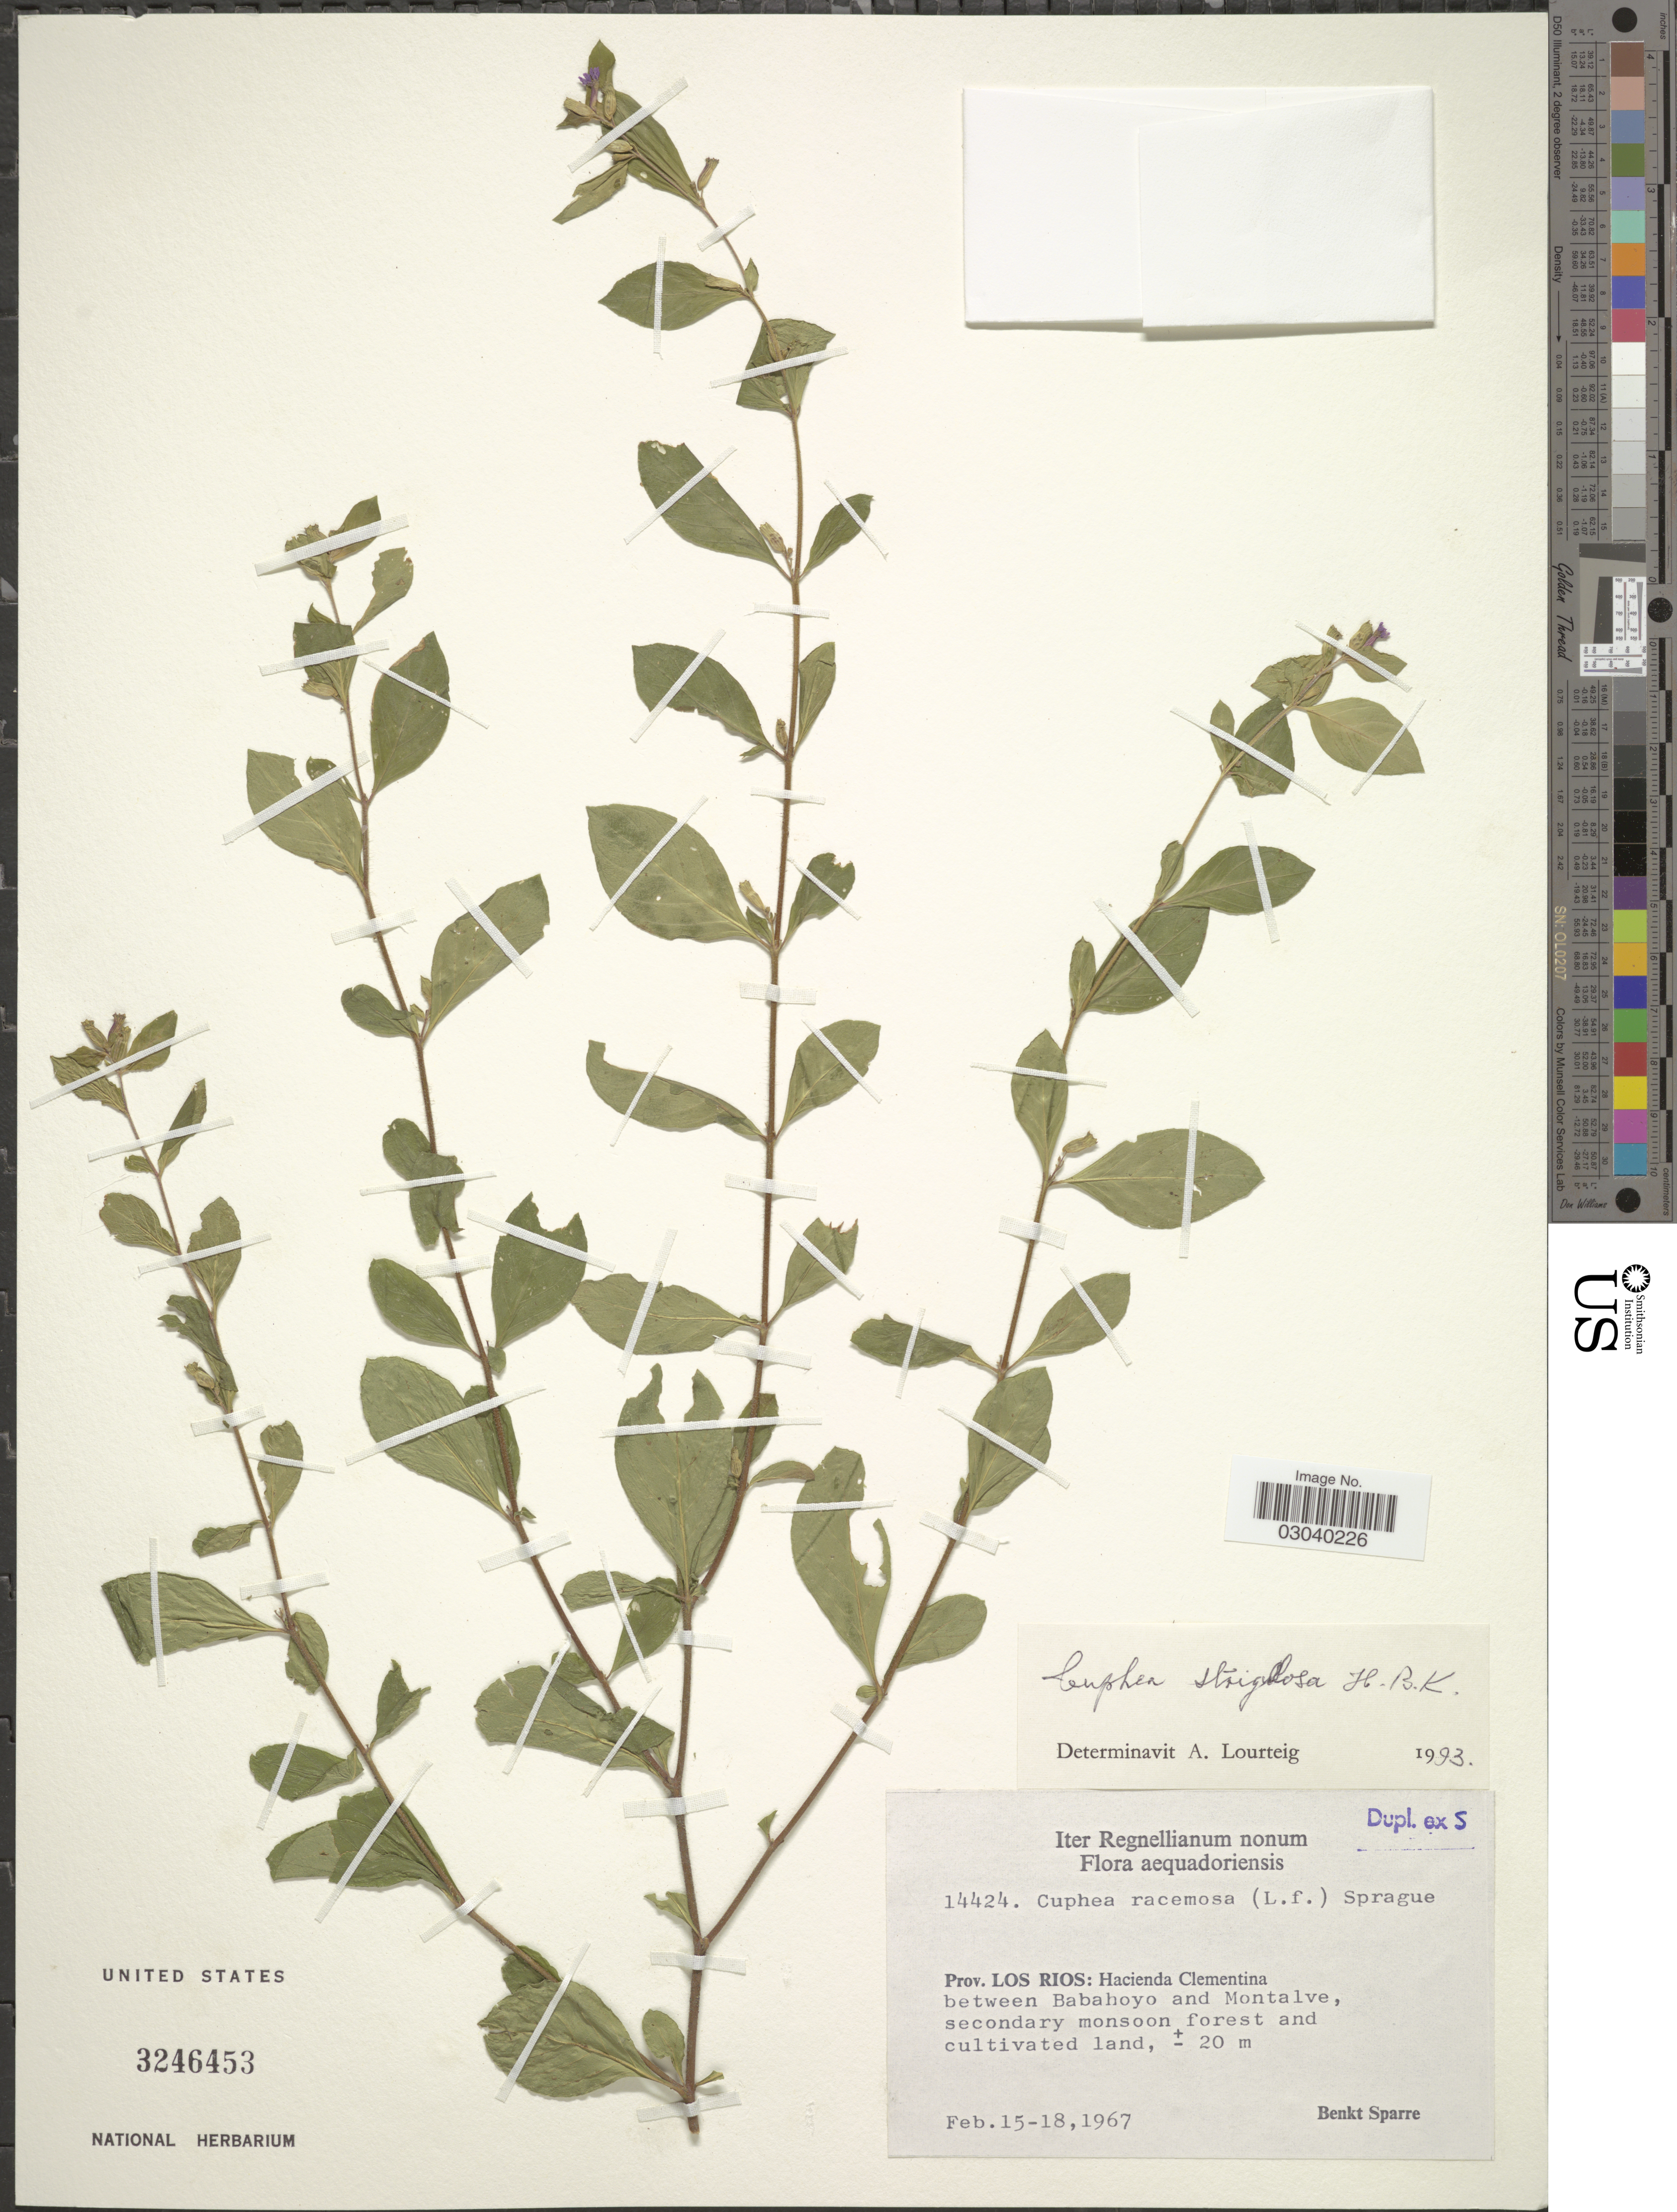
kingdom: Plantae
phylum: Tracheophyta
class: Magnoliopsida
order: Myrtales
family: Lythraceae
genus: Cuphea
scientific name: Cuphea strigulosa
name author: Kunth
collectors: B. Sparre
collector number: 14424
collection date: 1967-02-15/1967-02-18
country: Ecuador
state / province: Los Ríos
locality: Hacienda Clementina, between Babahoyo and Montalve.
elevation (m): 20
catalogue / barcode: US 3246453